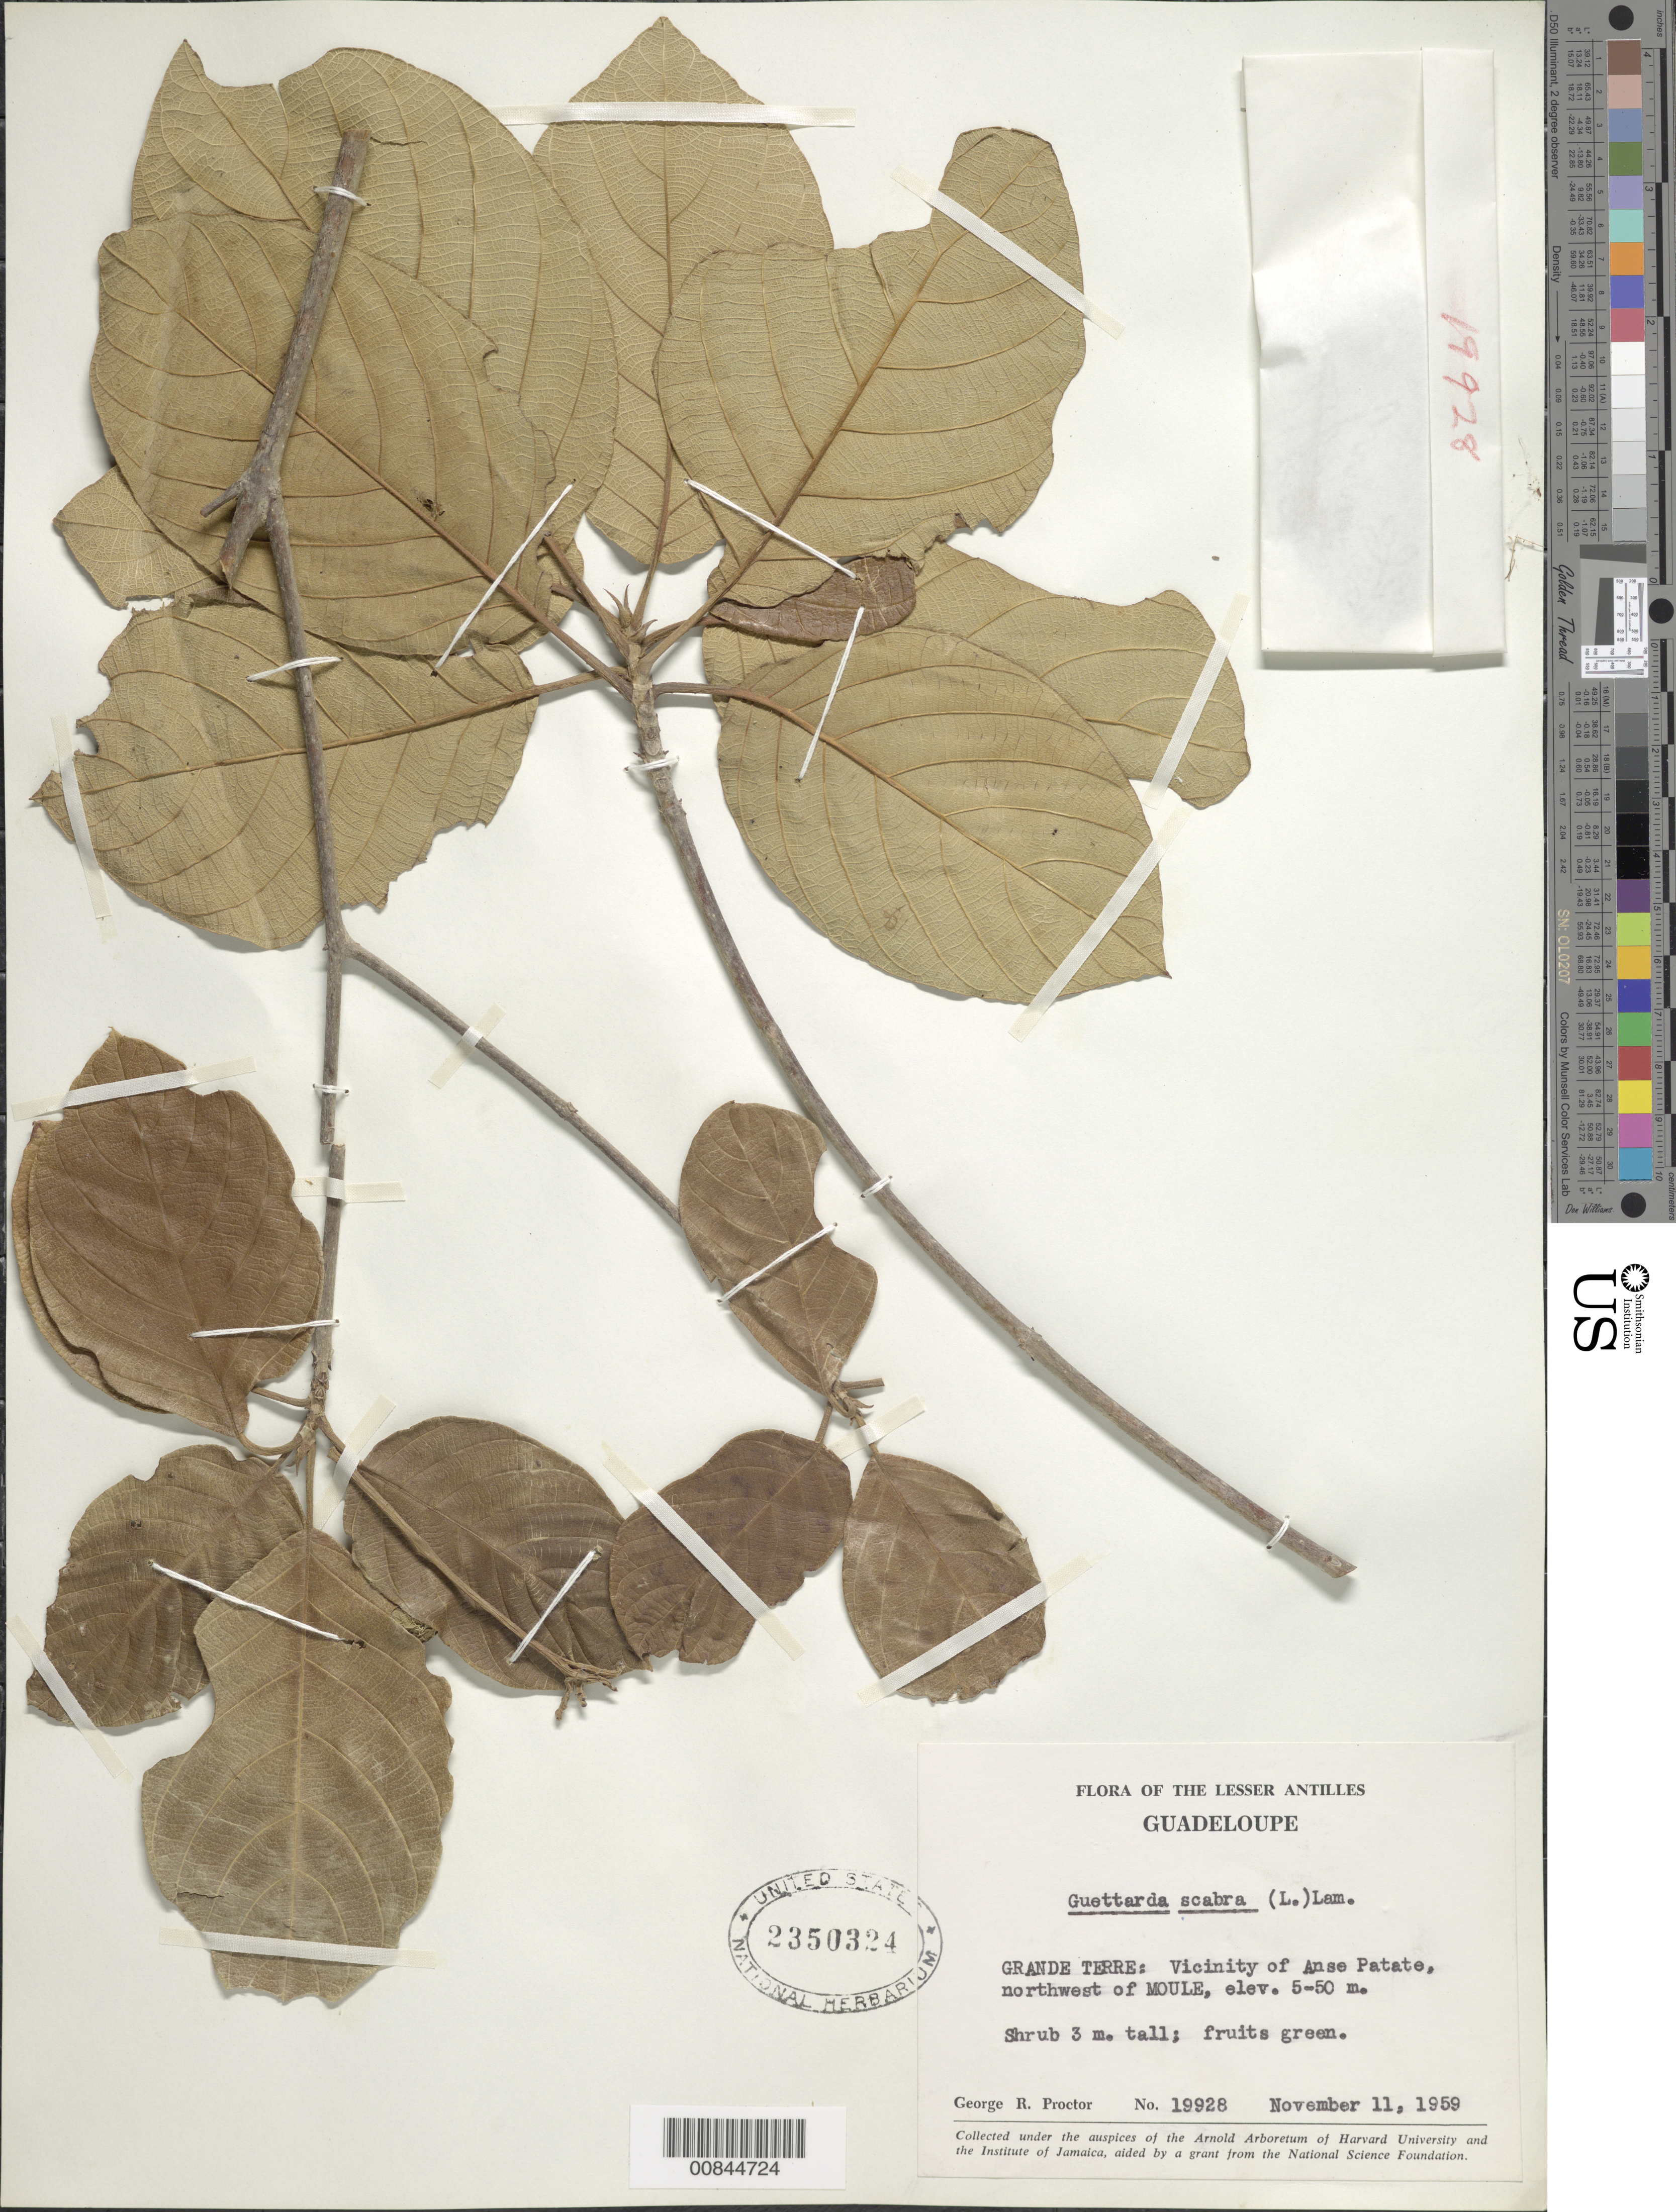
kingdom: Plantae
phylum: Tracheophyta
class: Magnoliopsida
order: Gentianales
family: Rubiaceae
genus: Guettarda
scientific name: Guettarda scabra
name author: (L.) Vent.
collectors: G. R. Proctor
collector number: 19928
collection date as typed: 11 Nov 1959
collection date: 1959-11-11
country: Guadeloupe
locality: Grande Terre: Vicinity of Anse Patate, northwest of Moule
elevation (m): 5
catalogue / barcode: US 2350324